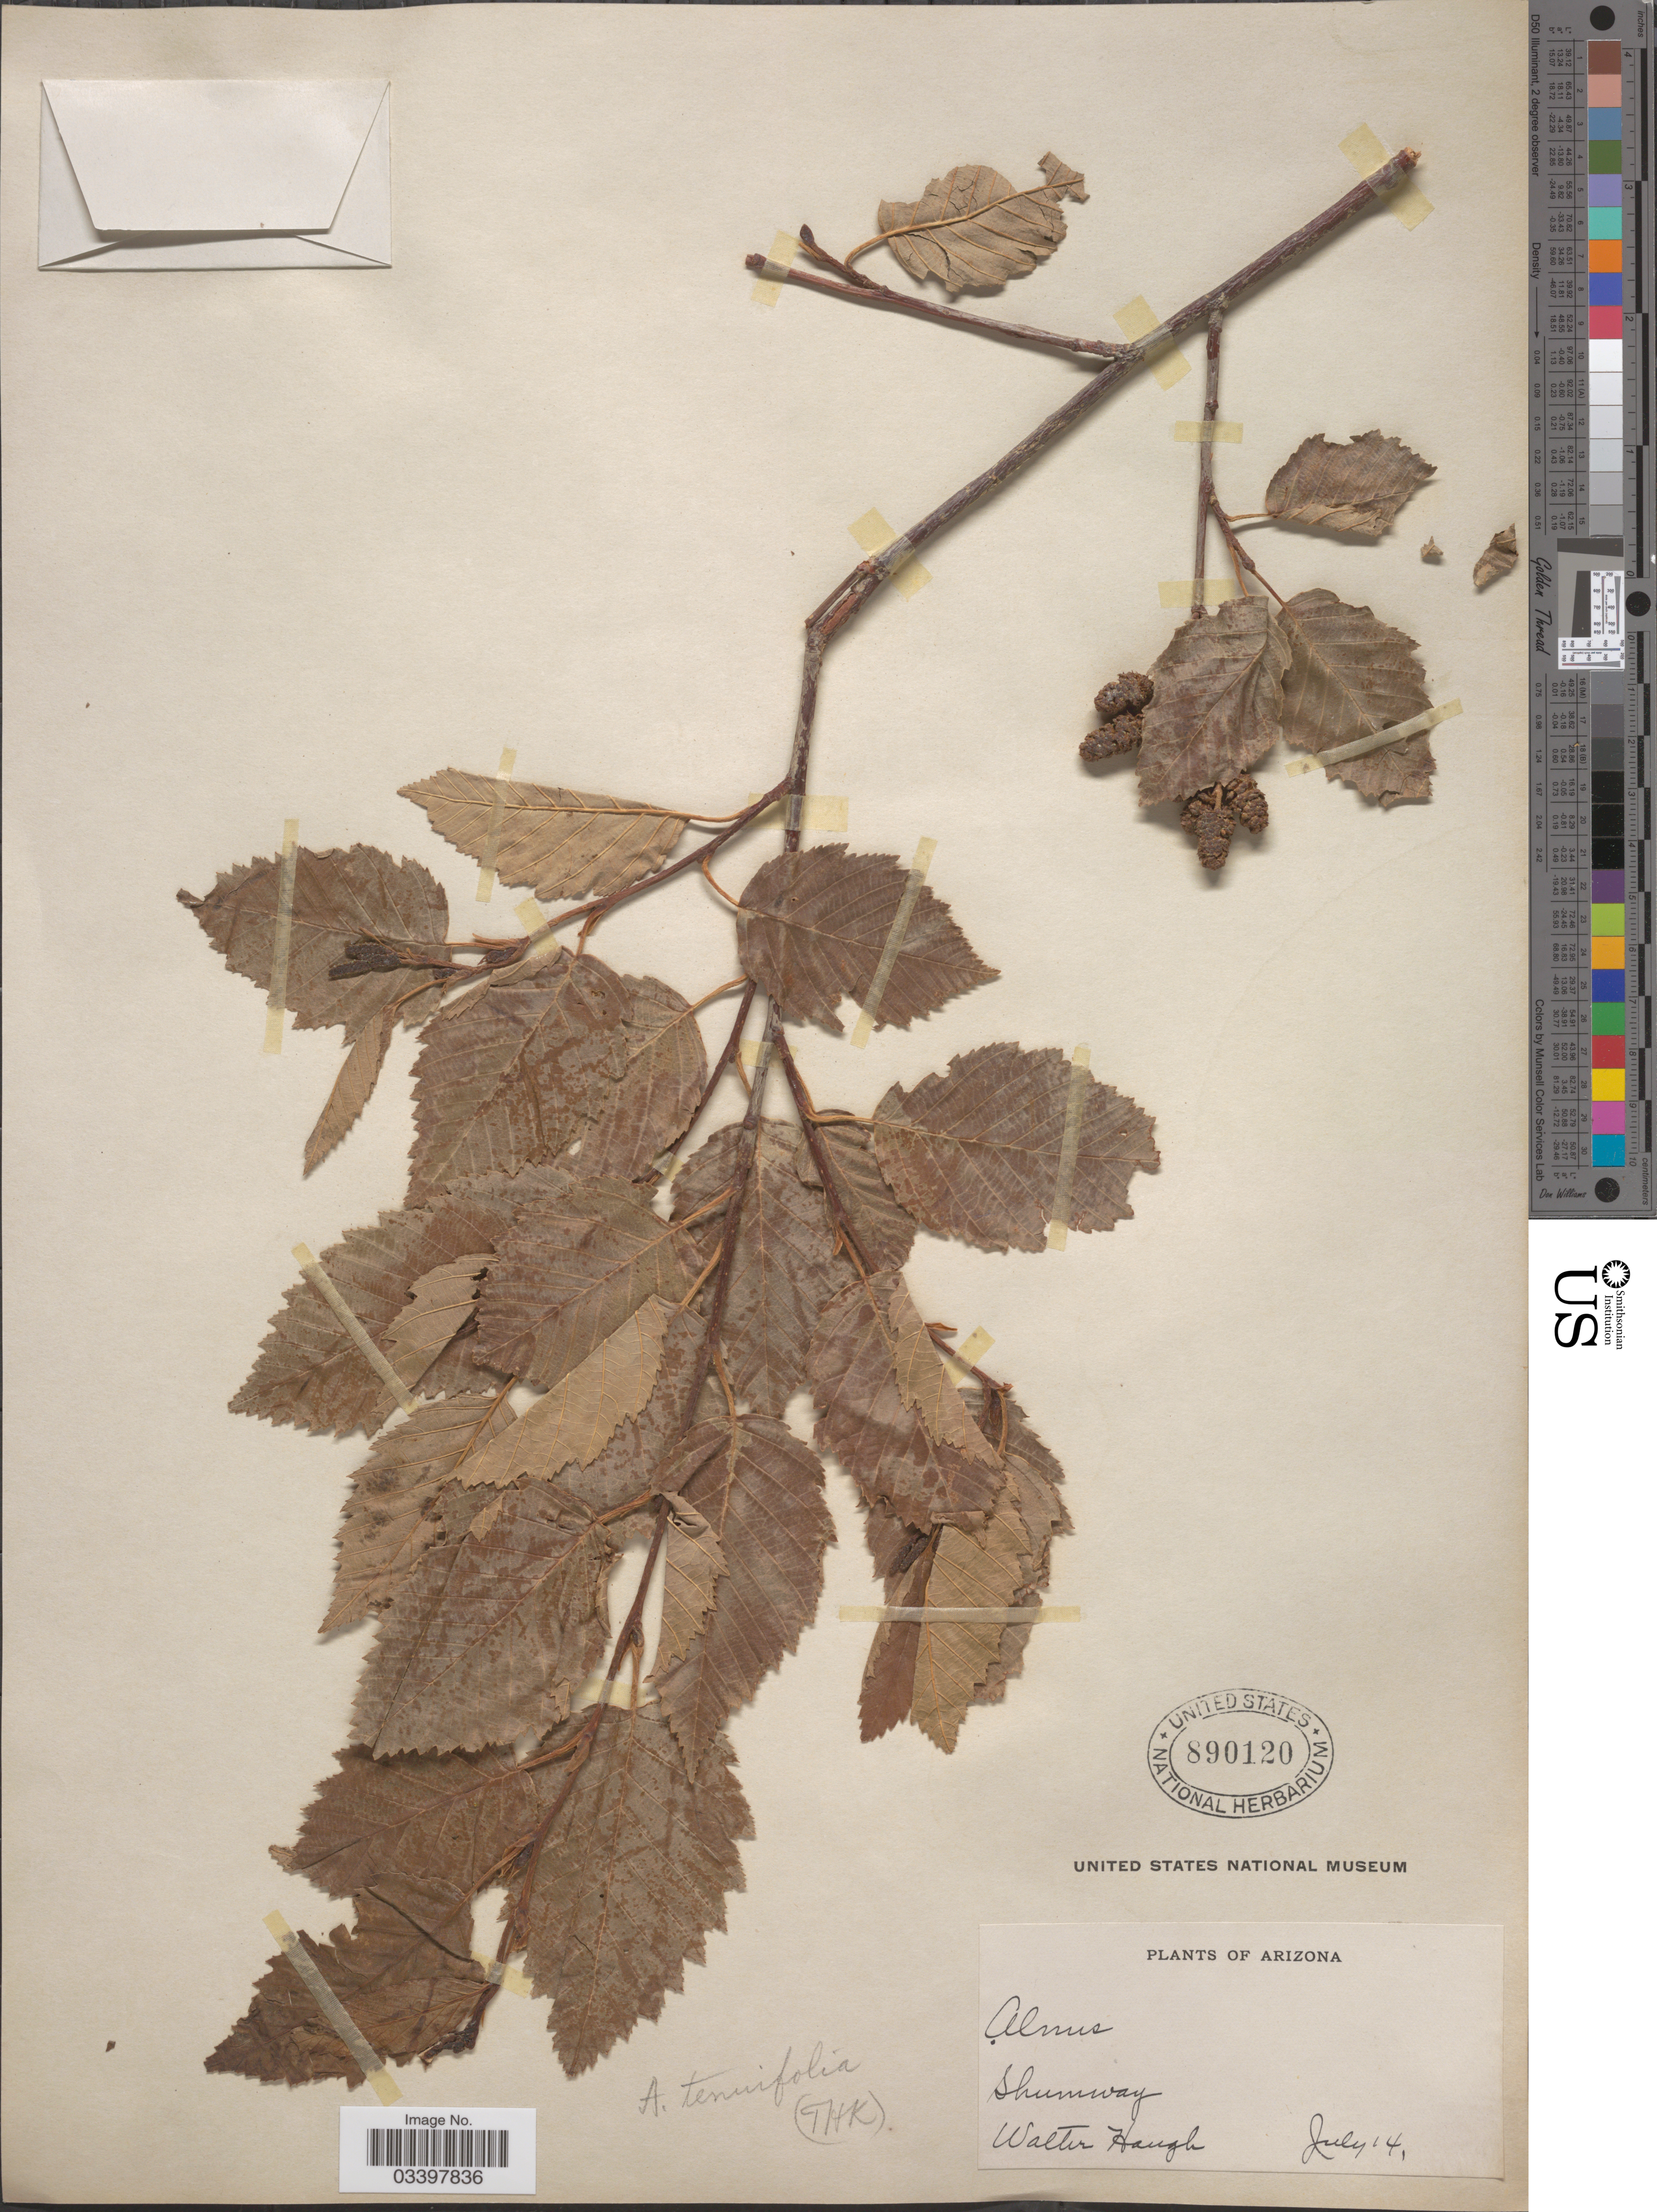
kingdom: Plantae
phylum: Tracheophyta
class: Magnoliopsida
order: Fagales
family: Betulaceae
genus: Alnus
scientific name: Alnus incana subsp. tenuifolia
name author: (Nutt.) Breitung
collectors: W. Haugh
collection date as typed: Transcribed d/m/y: /7/14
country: United States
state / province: Arizona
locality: Shumway.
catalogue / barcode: US 890120